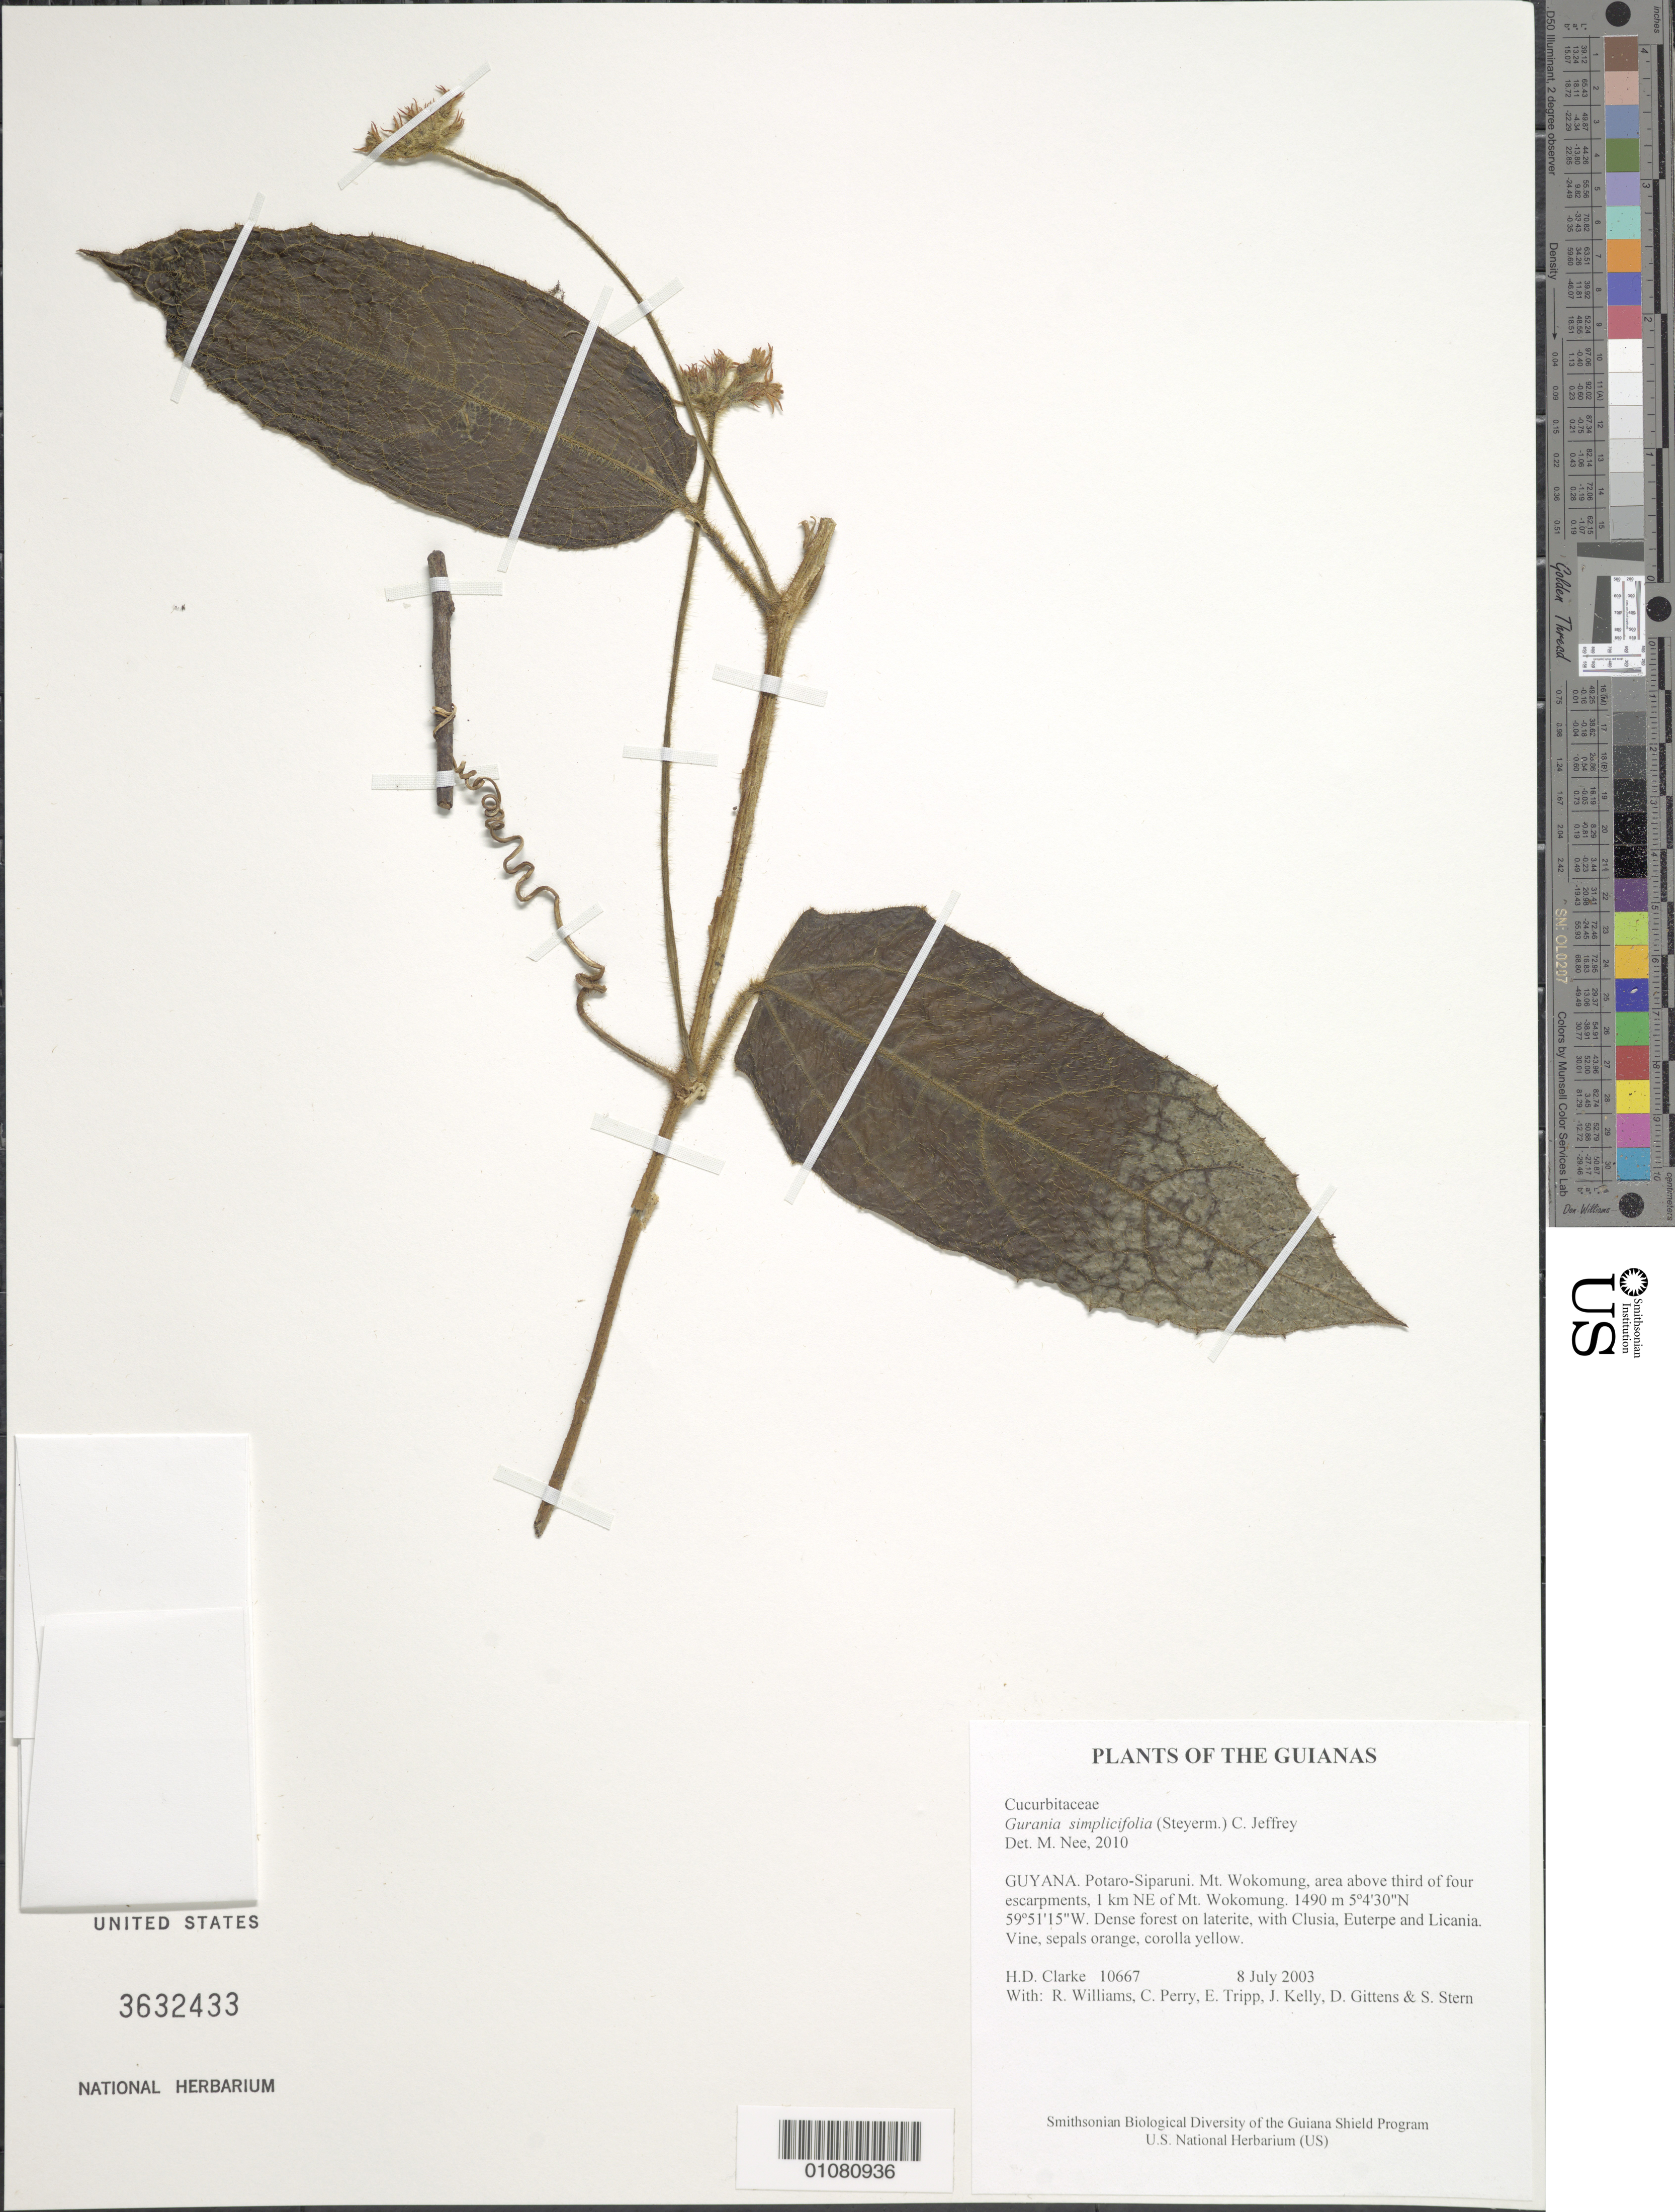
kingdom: Plantae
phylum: Tracheophyta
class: Magnoliopsida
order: Cucurbitales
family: Cucurbitaceae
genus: Gurania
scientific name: Gurania simplicifolia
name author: (Steyerm.) C. Jeffrey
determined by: Nee, Michael H.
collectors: H. D. Clarke, R. Williams, C. Perry, E. Tripp, J. Kelly, D. Gittens & S. R. Stern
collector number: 10667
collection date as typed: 8 July 2003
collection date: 2003-07-08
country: Guyana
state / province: Potaro-Siparuni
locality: Mt. Wokomung, area above third of four escarpments, 1 km NE of Mt. Wokomung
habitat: Dense forest on laterite, with Clusia, Euterpe and Licania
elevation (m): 1490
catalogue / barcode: US 3632433